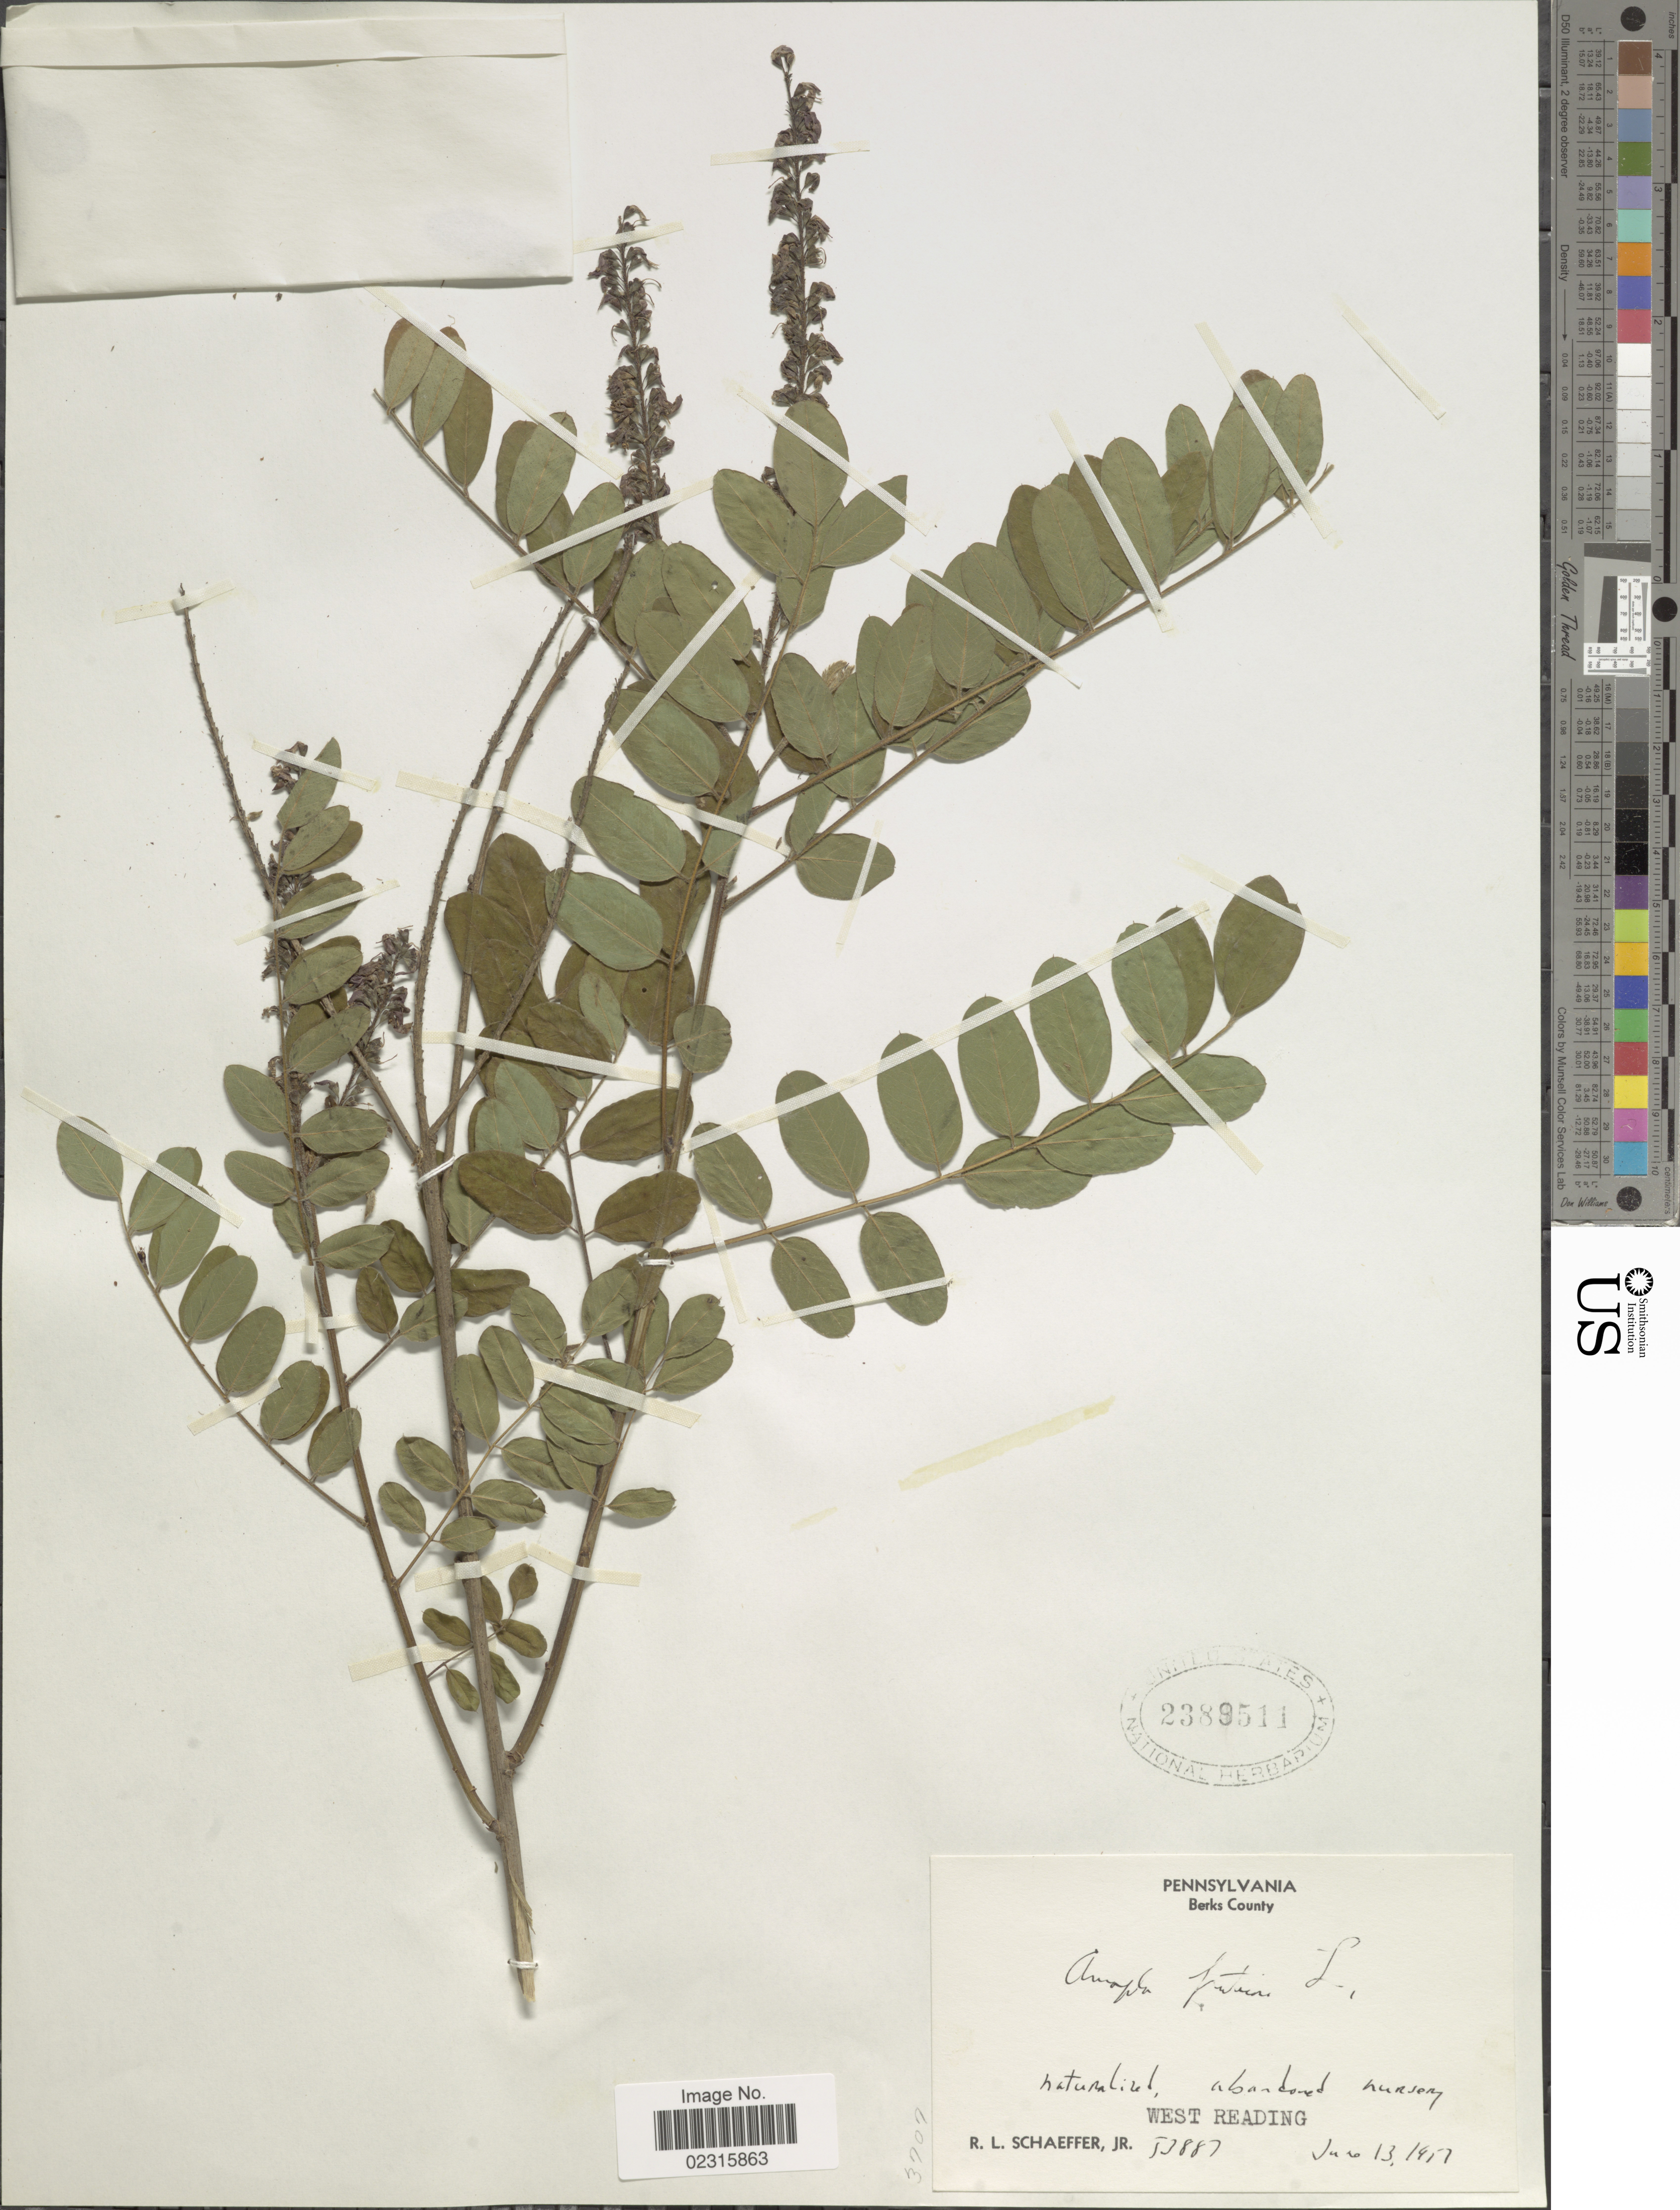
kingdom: Plantae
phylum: Tracheophyta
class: Magnoliopsida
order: Fabales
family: Fabaceae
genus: Amorpha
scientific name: Amorpha fruticosa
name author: L.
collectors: R. L. Schaeffer Jr.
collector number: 53887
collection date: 1957-06-13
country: United States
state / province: Pennsylvania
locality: Berks County, West Reading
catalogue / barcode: US 2389511